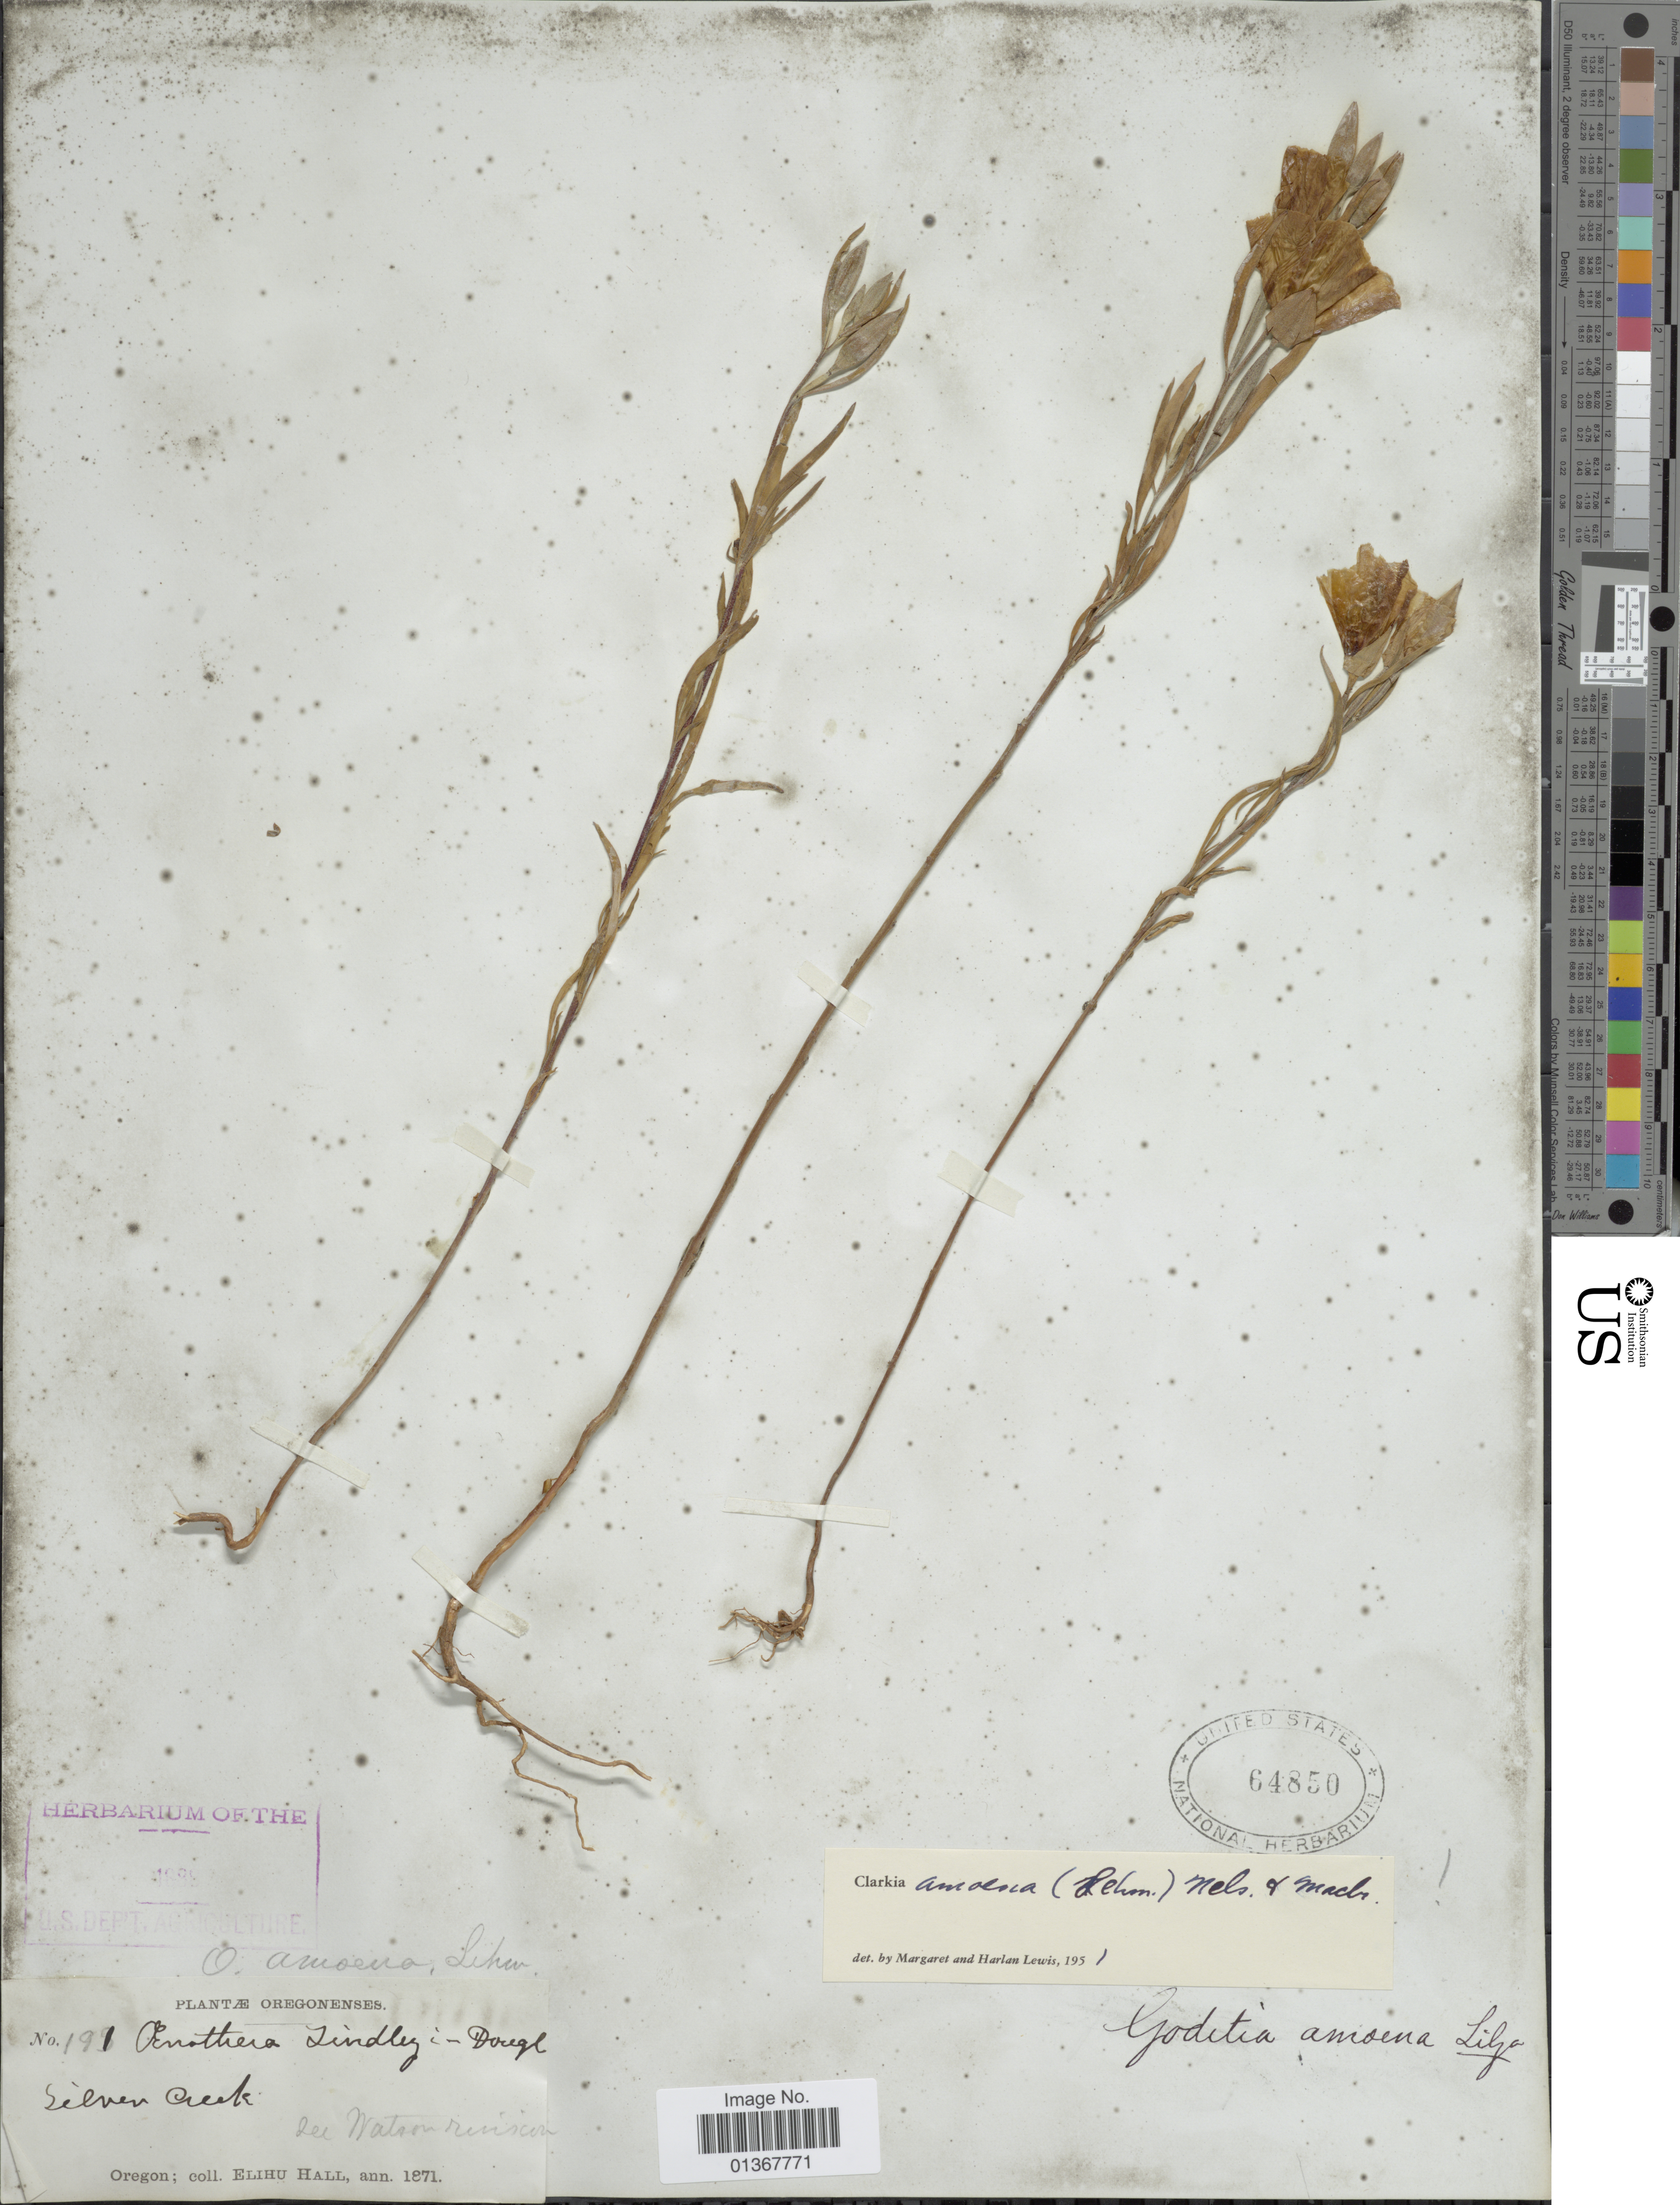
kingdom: Plantae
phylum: Tracheophyta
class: Magnoliopsida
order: Myrtales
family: Onagraceae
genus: Clarkia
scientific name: Clarkia amoena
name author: (Lehm.) A. Nelson & J.F. Macbr.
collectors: E. Hall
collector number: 191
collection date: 1871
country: United States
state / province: Oregon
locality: Silver Creek, see Watson reservoir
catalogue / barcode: US 64850